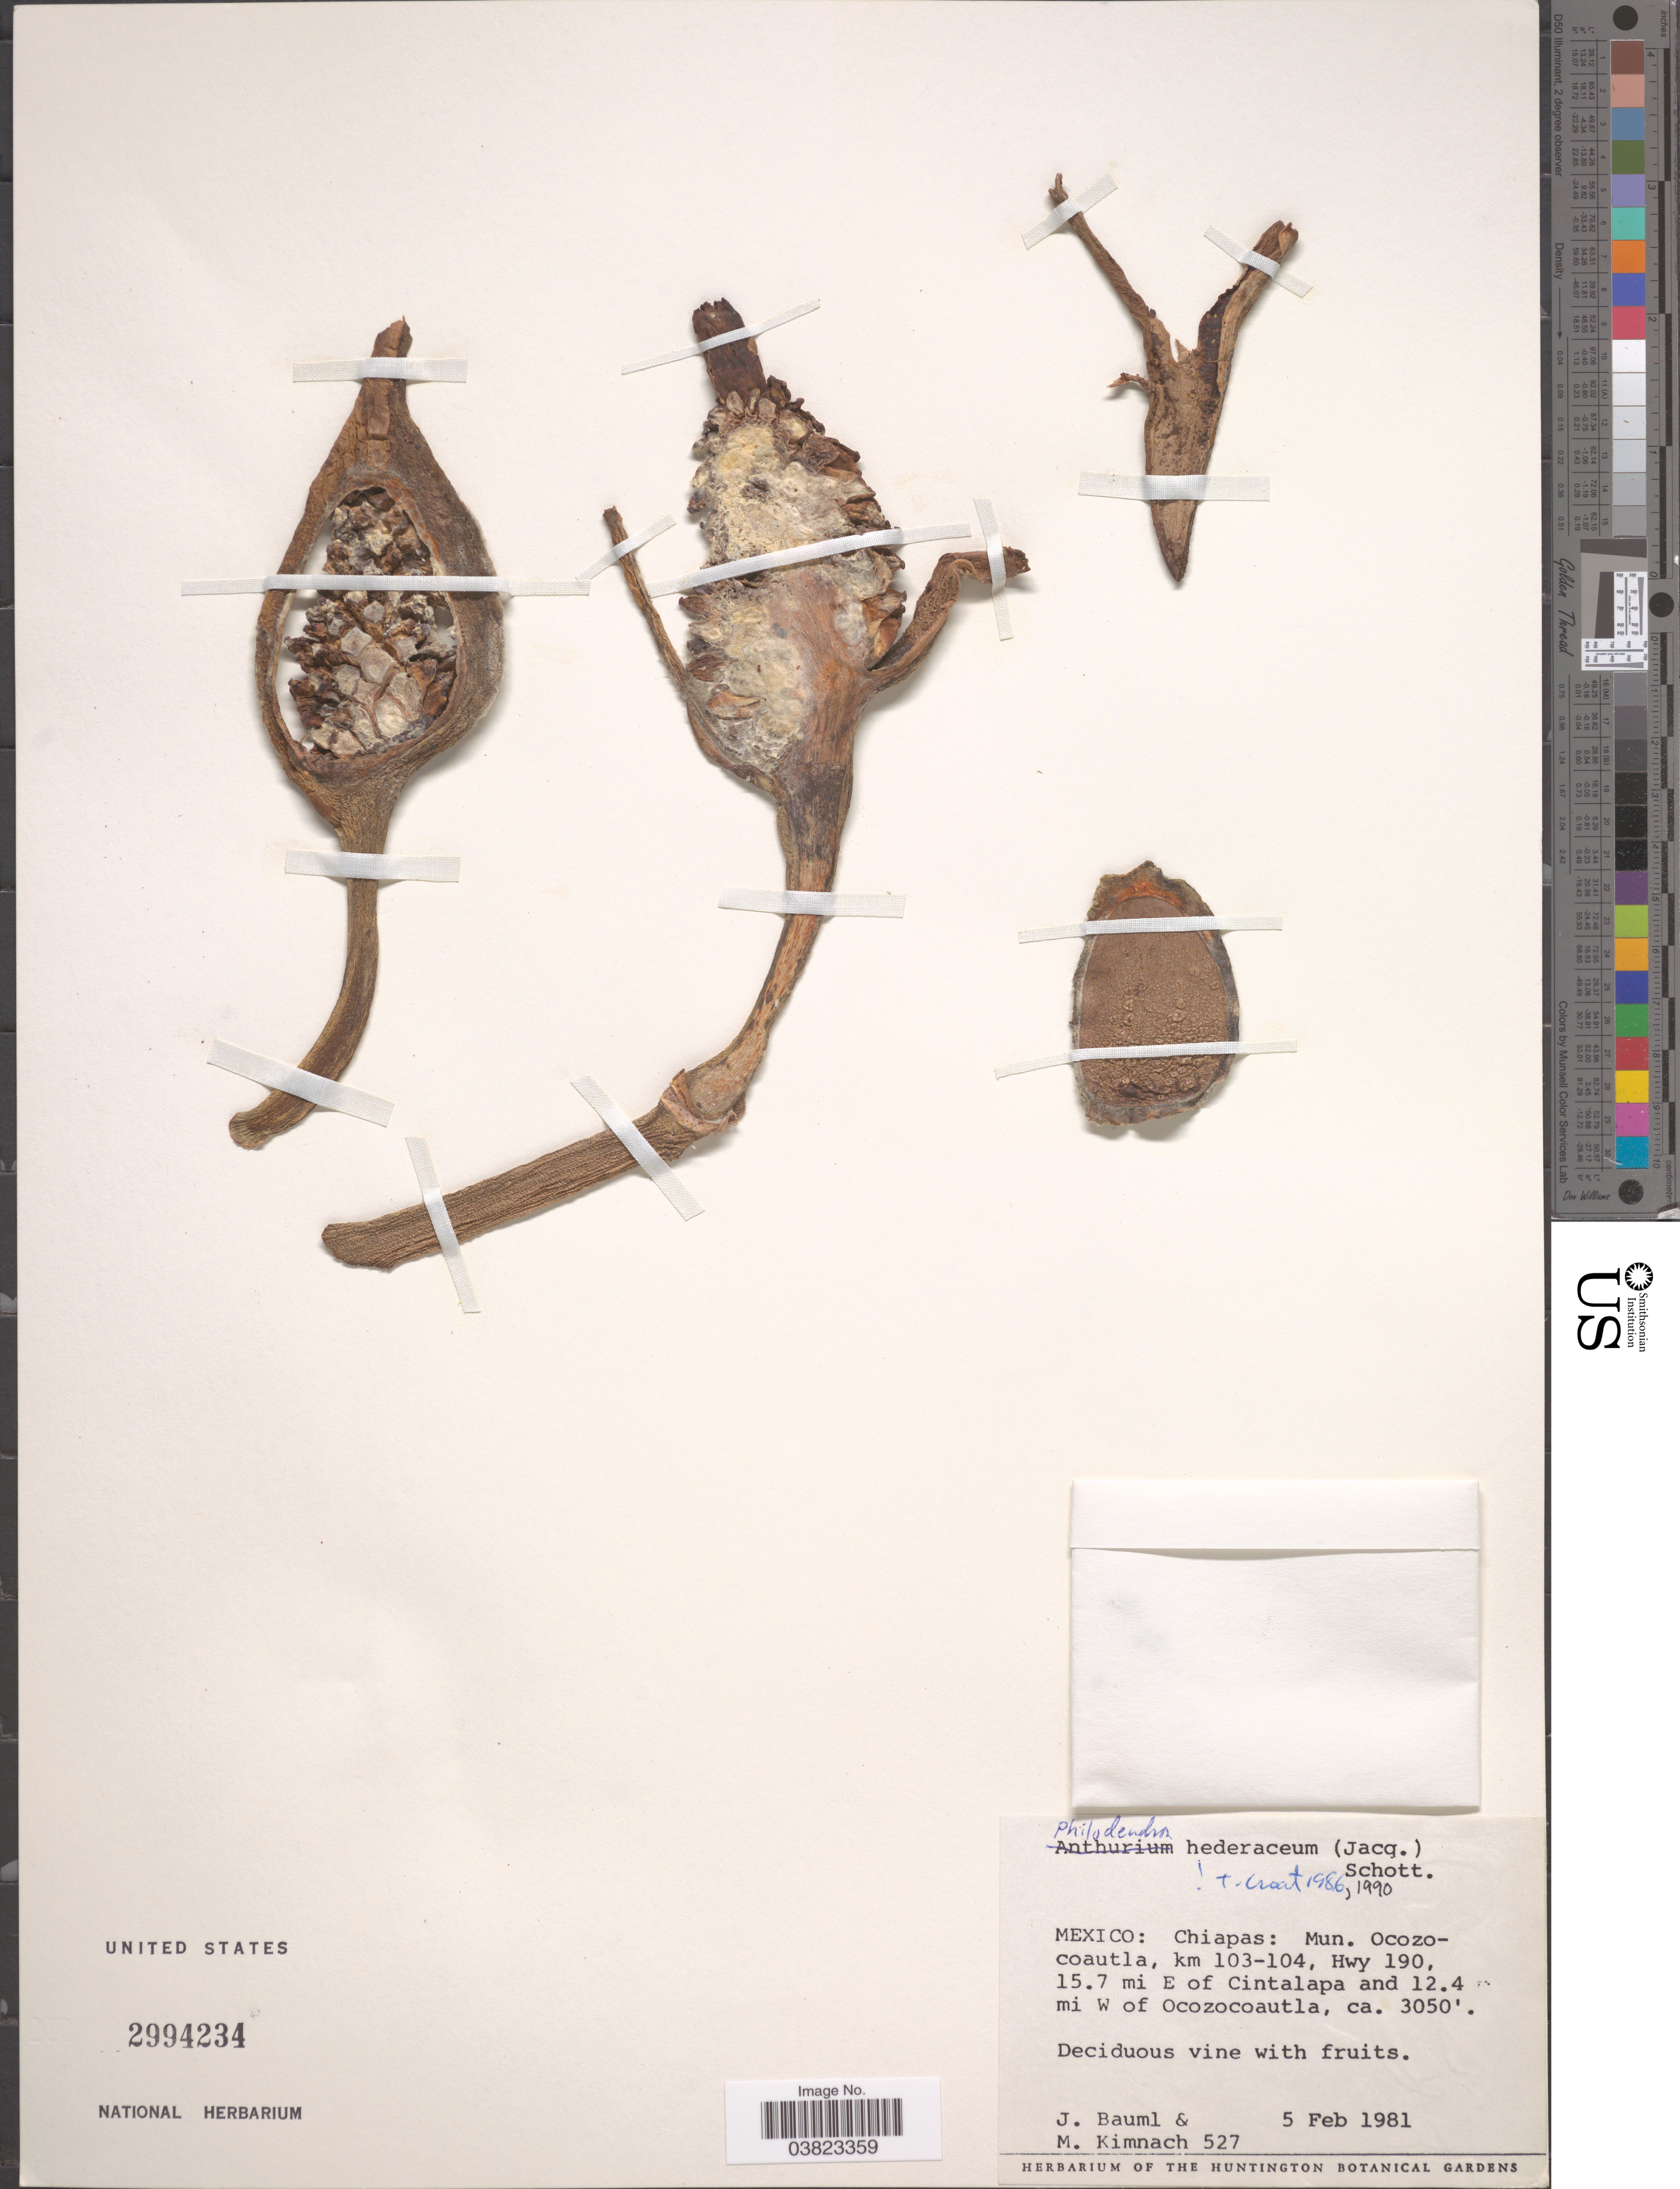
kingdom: Plantae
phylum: Tracheophyta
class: Liliopsida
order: Alismatales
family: Araceae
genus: Philodendron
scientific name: Philodendron hederaceum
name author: (Jacq.) Schott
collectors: J. Bauml & M. W. Kimnach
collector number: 527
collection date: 1981-02-05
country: Mexico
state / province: Chiapas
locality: Mun. Ocozocoautla, km 103-104, Hwy 190, 15.7 mi E of Cintalapa and 12.4 mi W of Ocozocoautla.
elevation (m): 930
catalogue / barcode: US 2994234